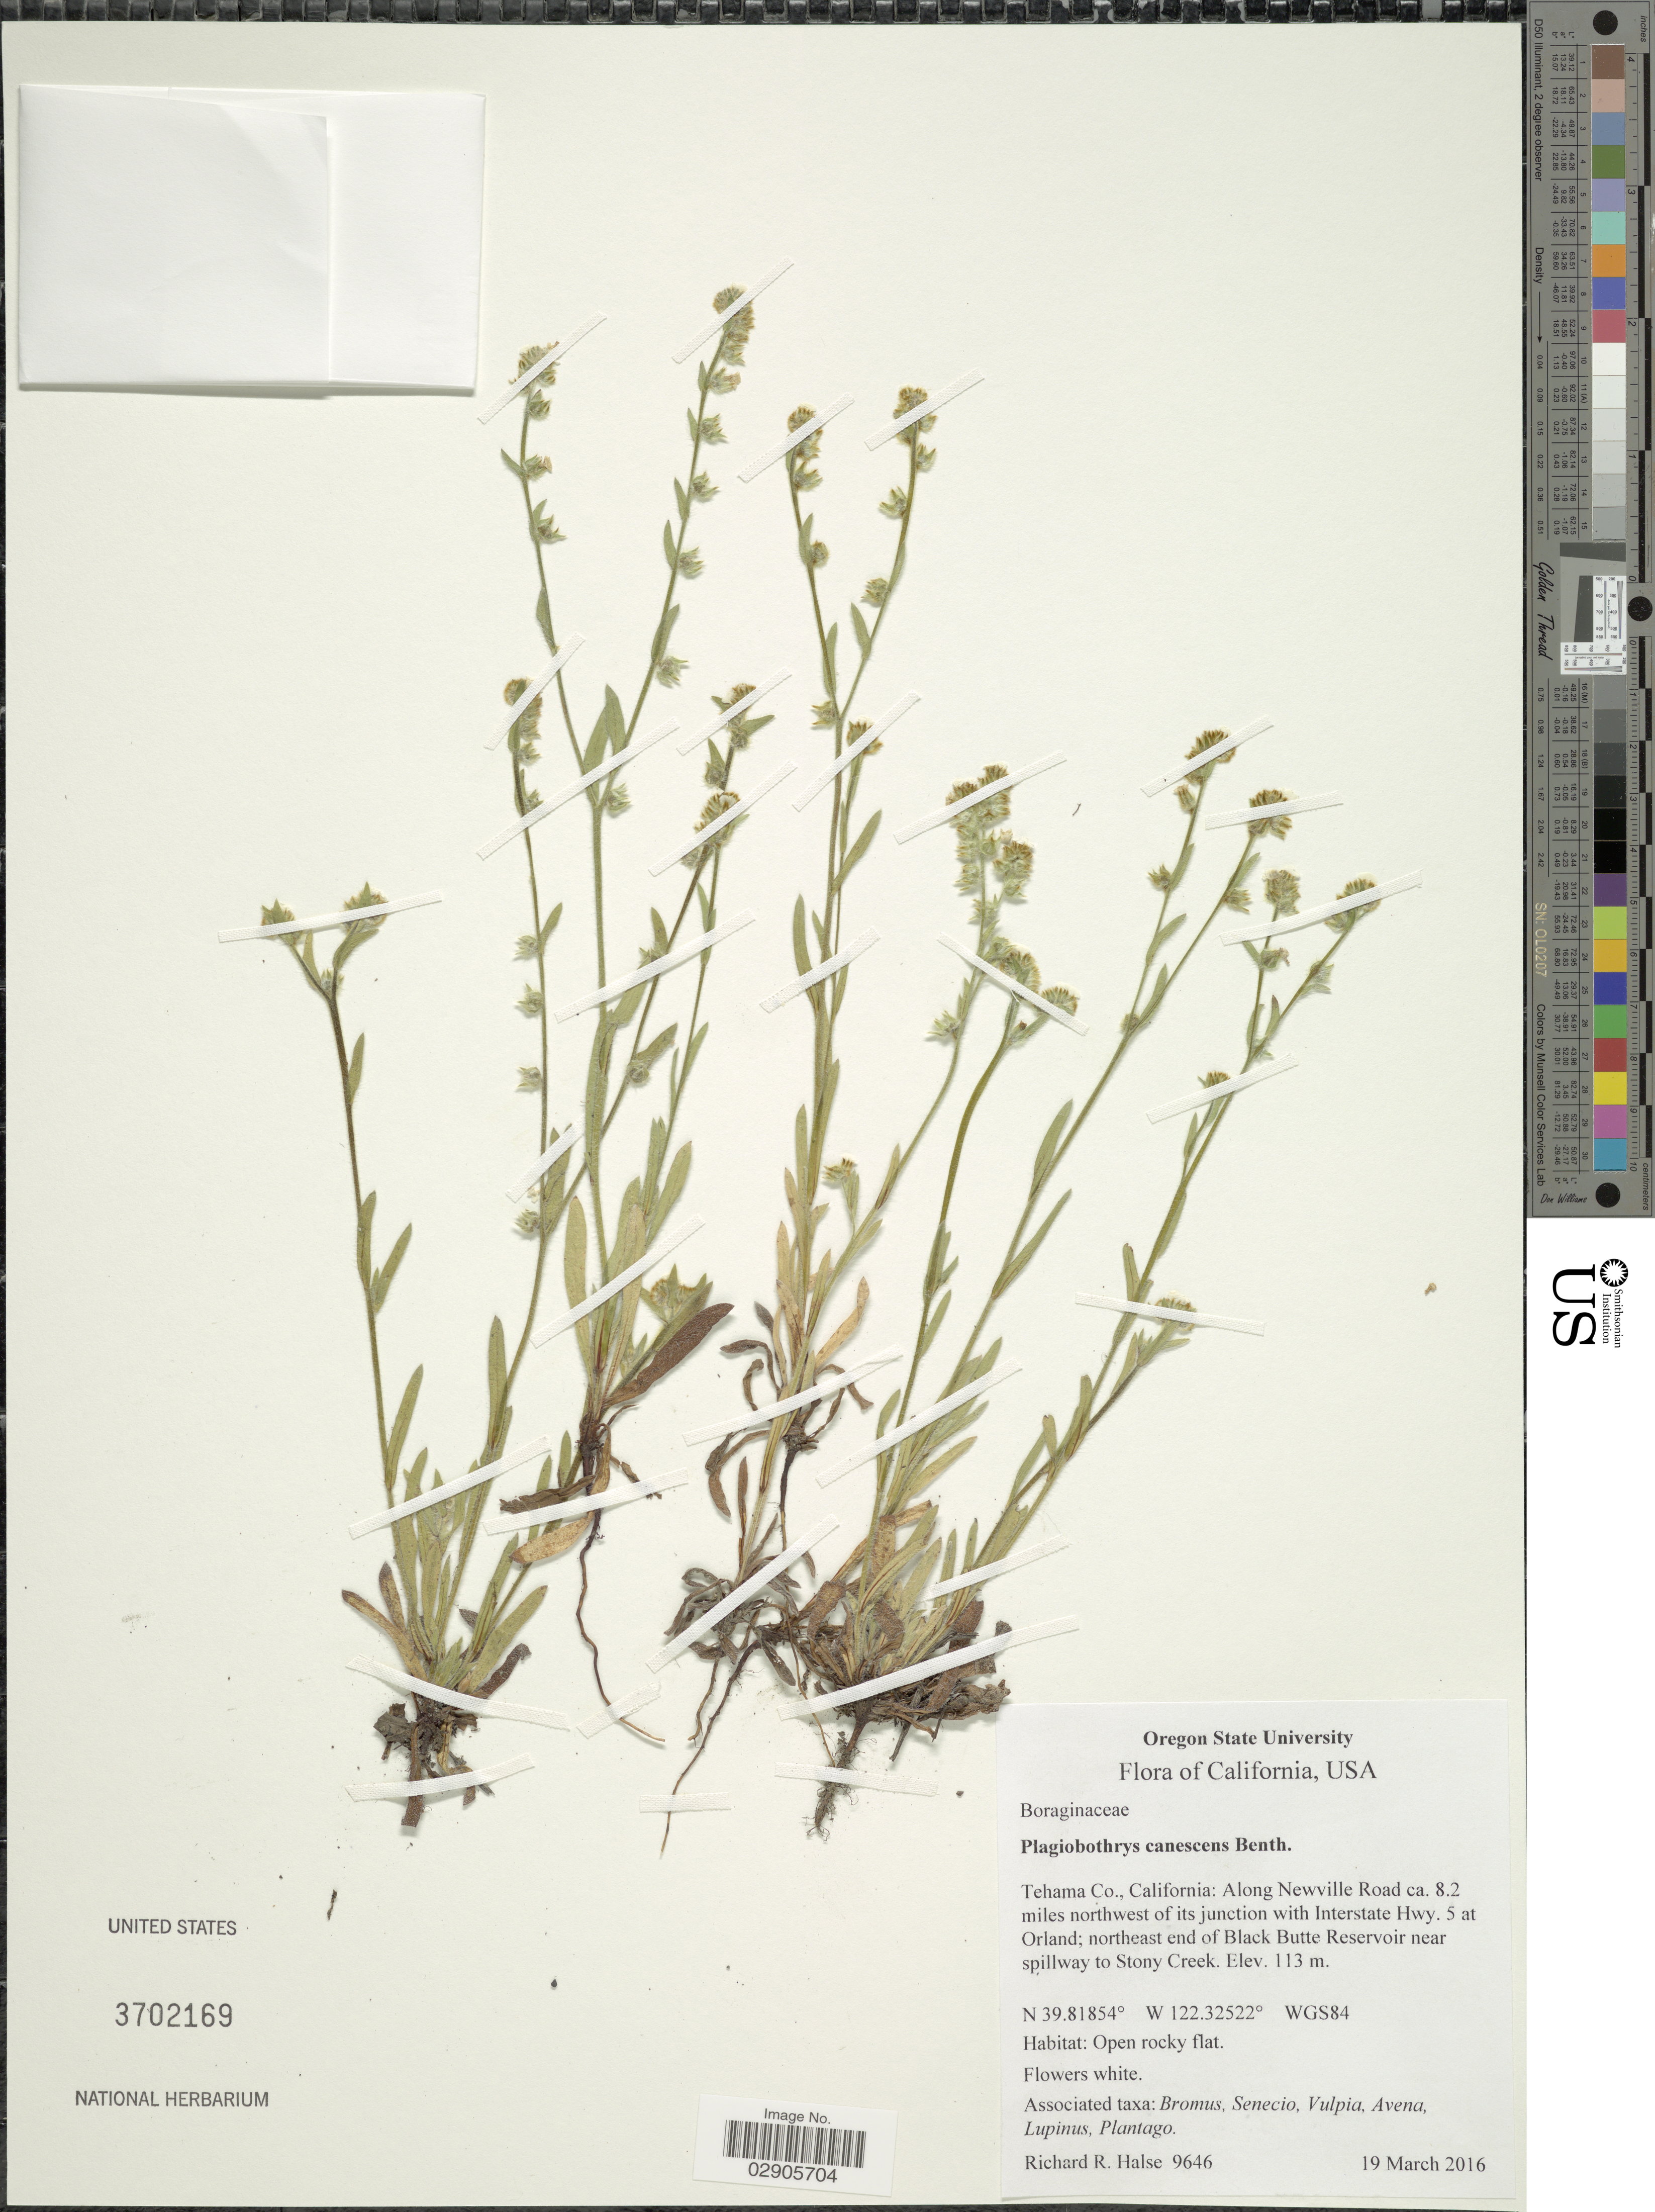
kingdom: Plantae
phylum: Tracheophyta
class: Magnoliopsida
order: Boraginales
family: Boraginaceae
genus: Plagiobothrys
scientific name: Plagiobothrys canescens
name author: Benth.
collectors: R. Halse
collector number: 9646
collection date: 2016-03-19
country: United States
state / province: California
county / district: Tehama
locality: Tehama Co., California: Along Newville Road ca. 8.2 miles northwest of its junction with Interstate Hwy. 5 at Orland; northeast end of Black Butte Reservoir near spillway to Stony Creek.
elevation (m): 113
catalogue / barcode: US 3702169